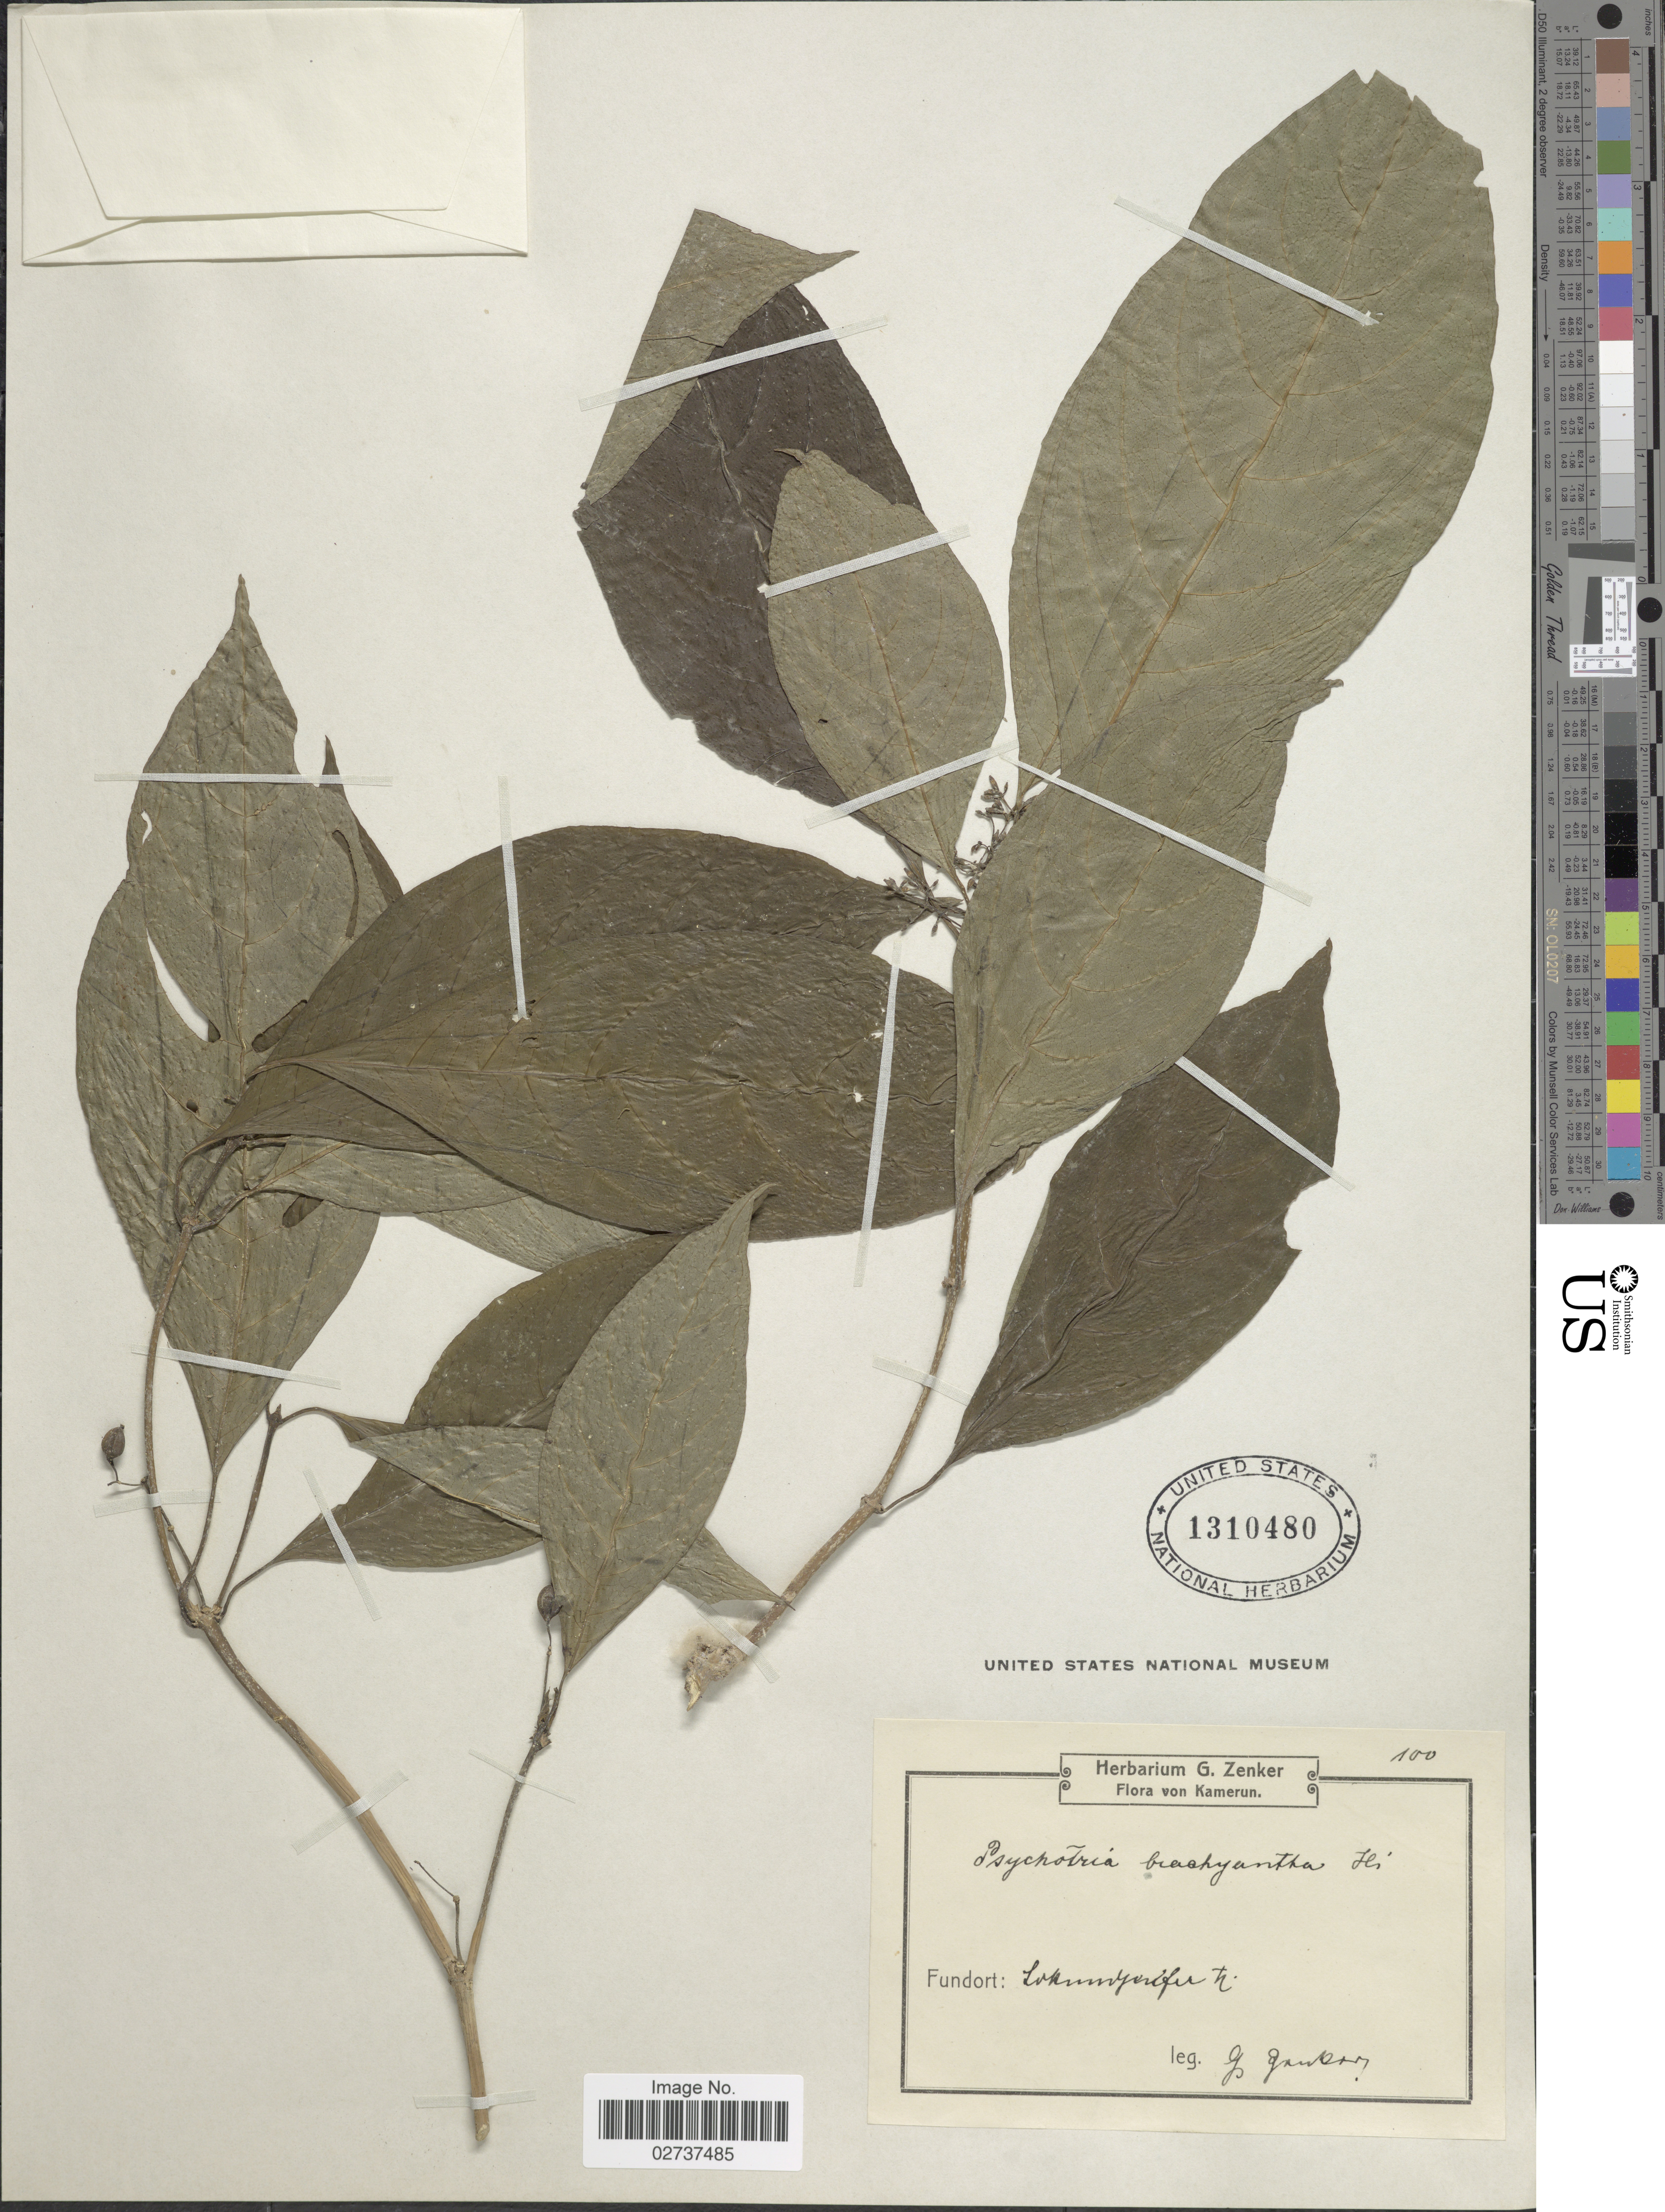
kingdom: Plantae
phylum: Tracheophyta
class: Magnoliopsida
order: Gentianales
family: Rubiaceae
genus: Psychotria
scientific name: Psychotria brachyantha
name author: Hiern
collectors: G. A. Zenker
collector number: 100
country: Cameroon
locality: Kamerun, Lokundje ufer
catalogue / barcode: US 1310480